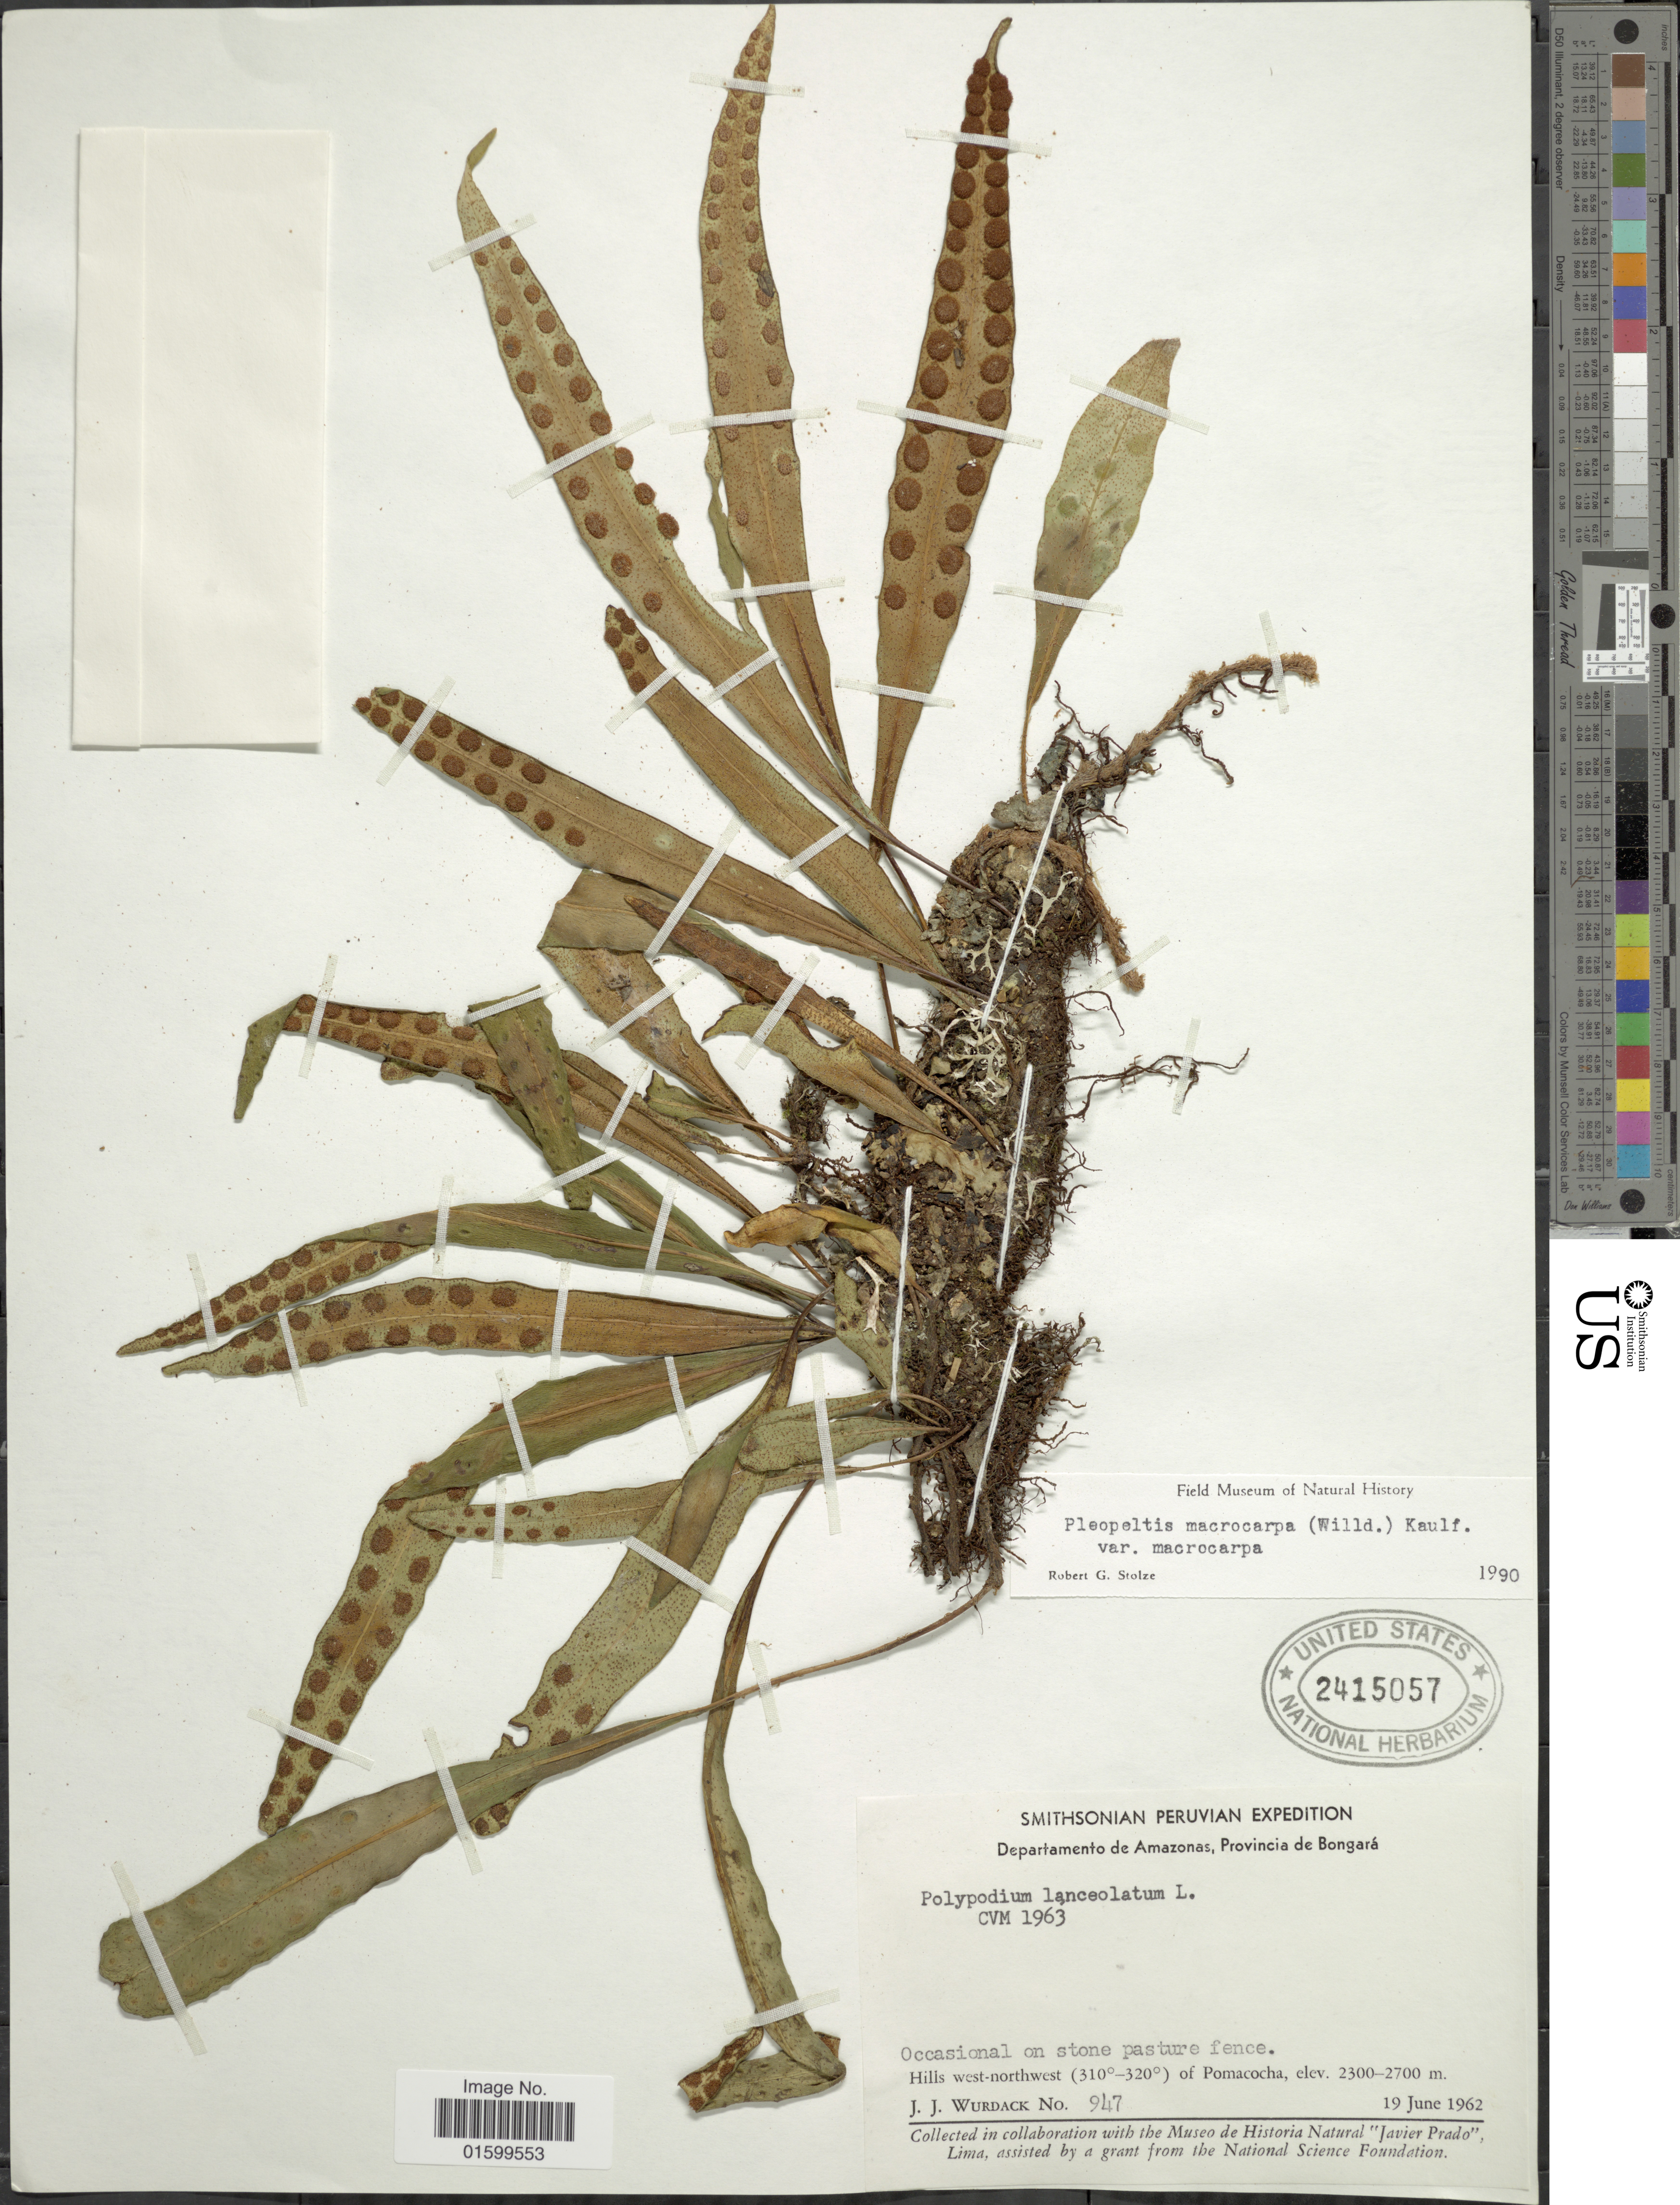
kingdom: Plantae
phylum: Tracheophyta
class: Polypodiopsida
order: Polypodiales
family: Polypodiaceae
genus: Pleopeltis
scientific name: Pleopeltis macrocarpa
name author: (Bory ex Willd.) Kaulf.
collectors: J. J. Wurdack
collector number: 947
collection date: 1962-06-19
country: Peru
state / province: Amazonas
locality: Departamento de Amazonas, provincia de Bongara, hills west-northwest (310°-320°) of Pomacocha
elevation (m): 2300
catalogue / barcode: US 2415057